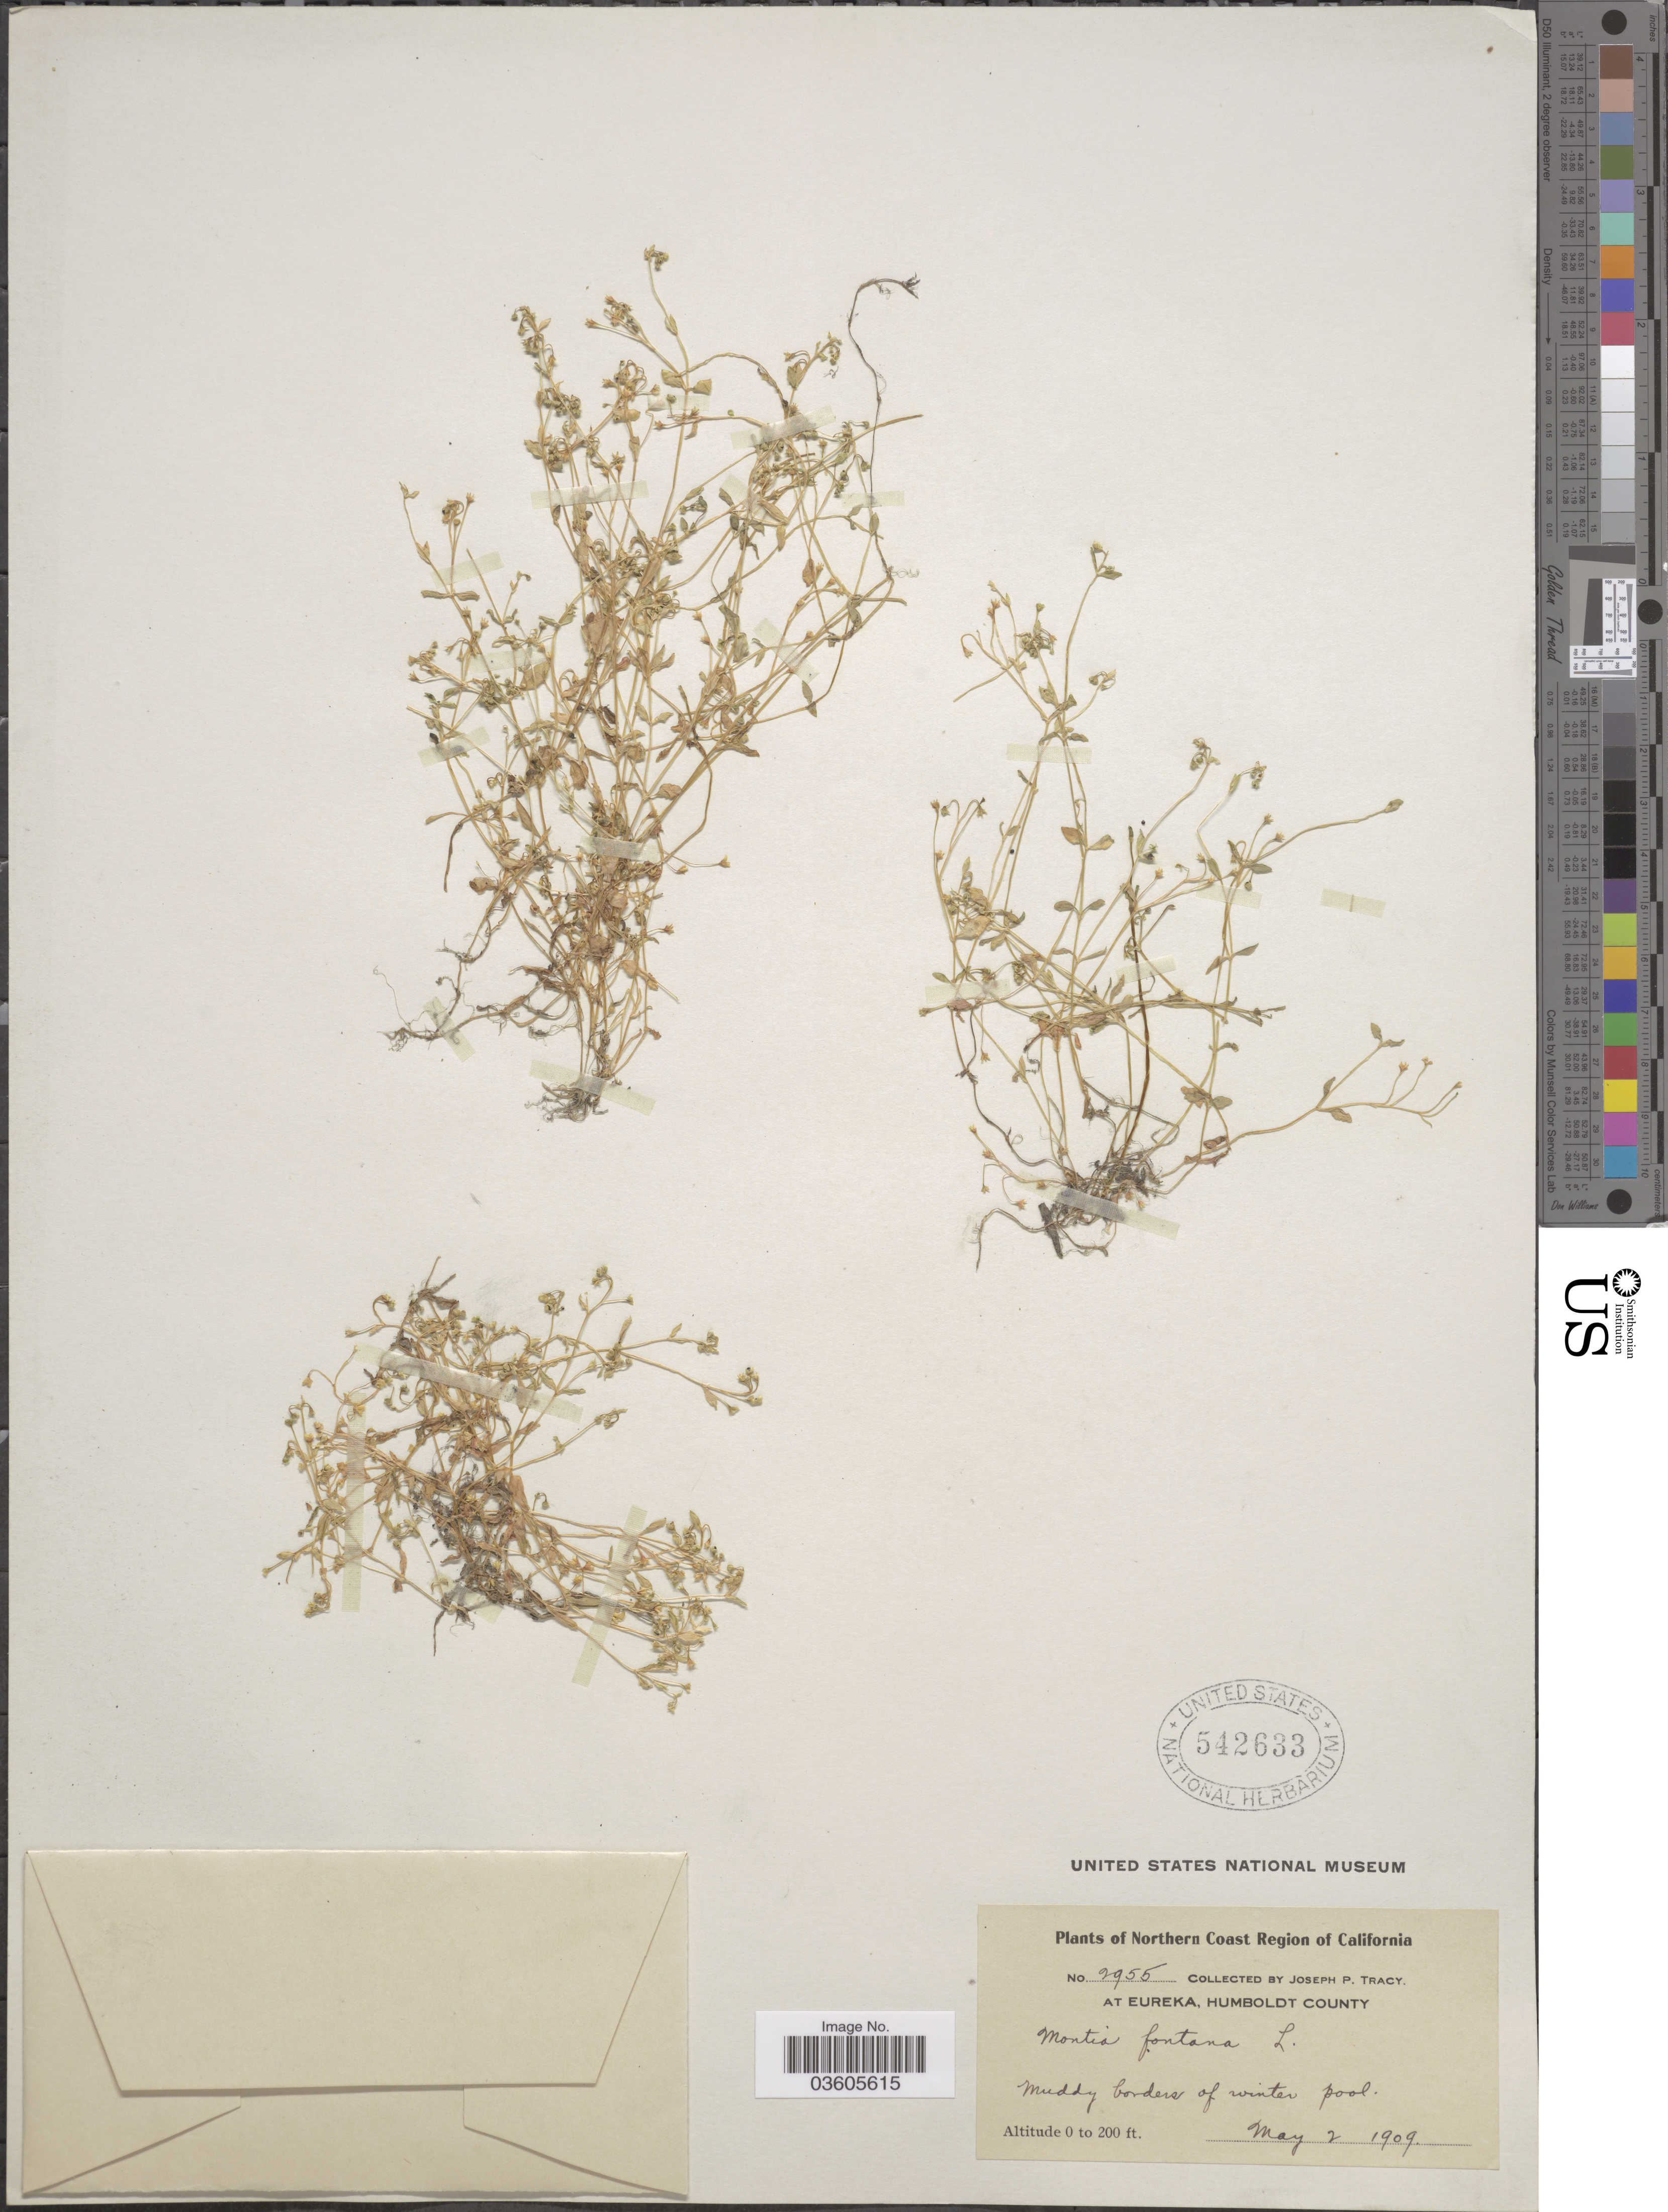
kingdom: Plantae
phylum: Tracheophyta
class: Magnoliopsida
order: Caryophyllales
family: Montiaceae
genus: Montia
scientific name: Montia hallii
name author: (A. Gray) Greene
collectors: J. Tracy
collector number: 2955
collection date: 1909-05-02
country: United States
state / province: California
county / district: Humboldt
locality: Northern Coast Region of California. At Eureka, Humboldt County. Muddy borders of winter pool.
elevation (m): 0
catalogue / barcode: US 542633